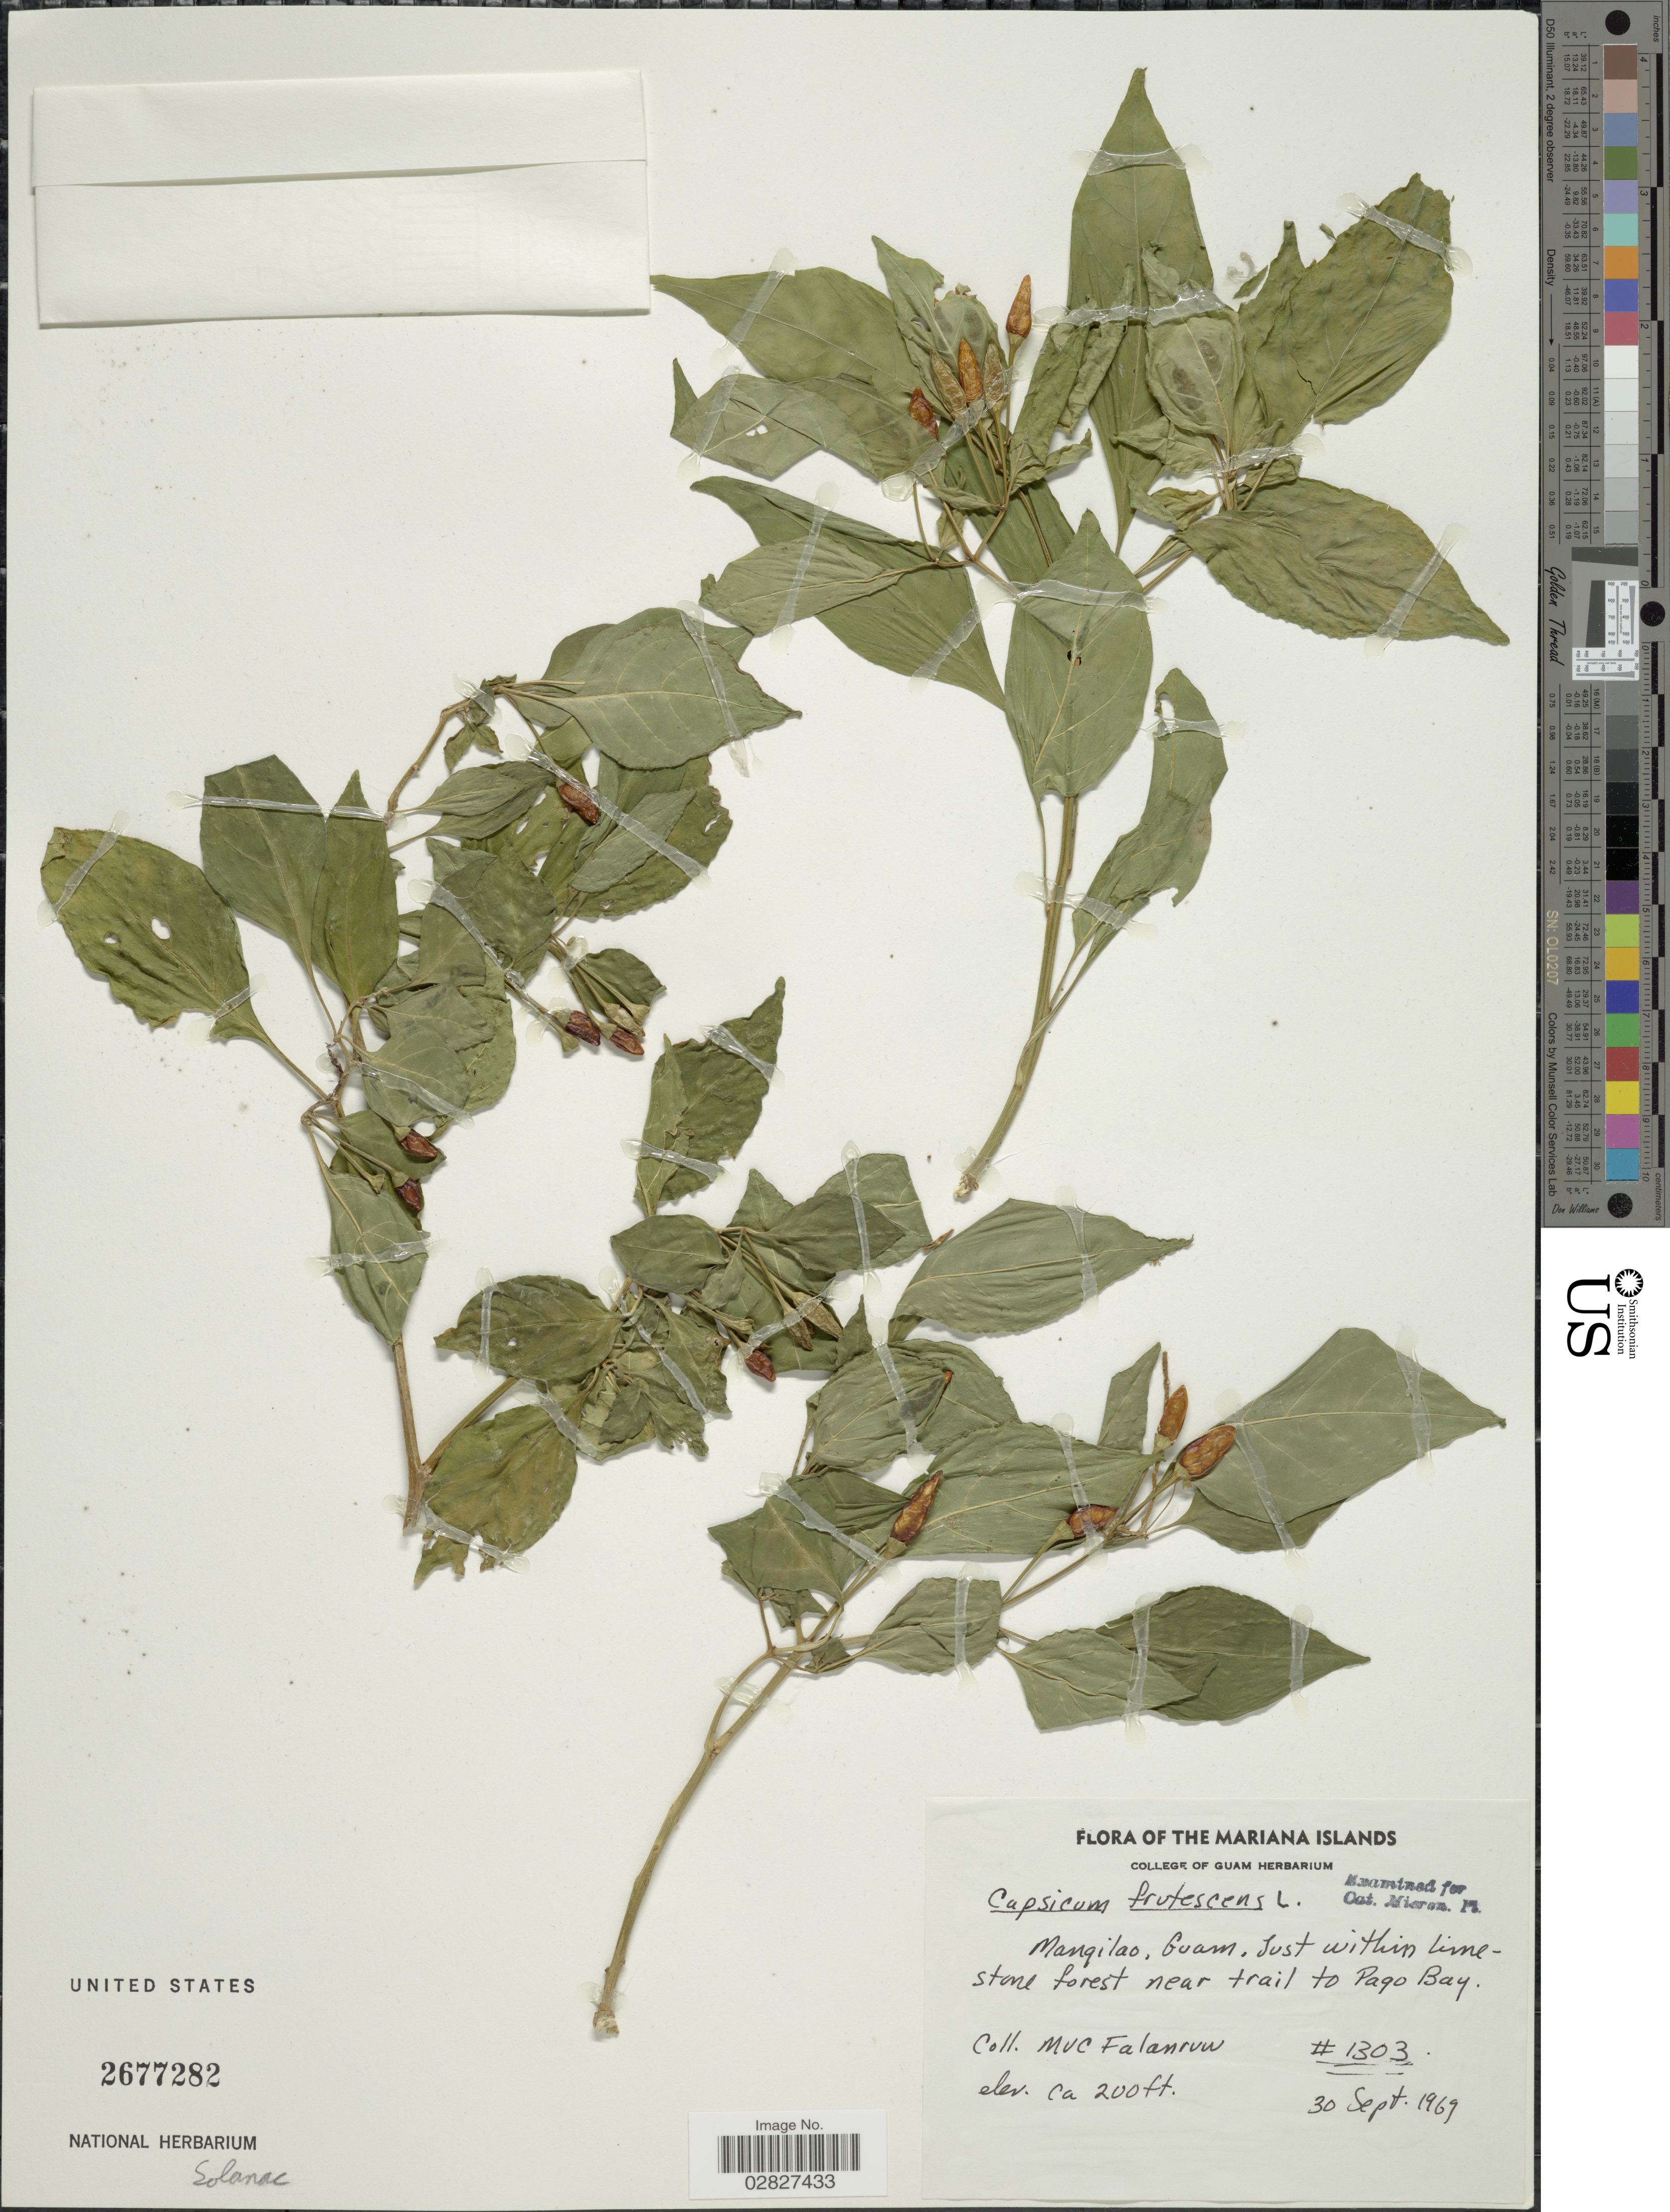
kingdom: Plantae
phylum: Tracheophyta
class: Magnoliopsida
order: Solanales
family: Solanaceae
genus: Capsicum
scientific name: Capsicum frutescens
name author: L.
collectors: M. V. Falanruw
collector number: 1303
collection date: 1969-09-30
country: Guam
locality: Mariana Islands. Mangilao. Just within limestone forest near trail to Pago Bay.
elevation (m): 61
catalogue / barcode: US 2677282